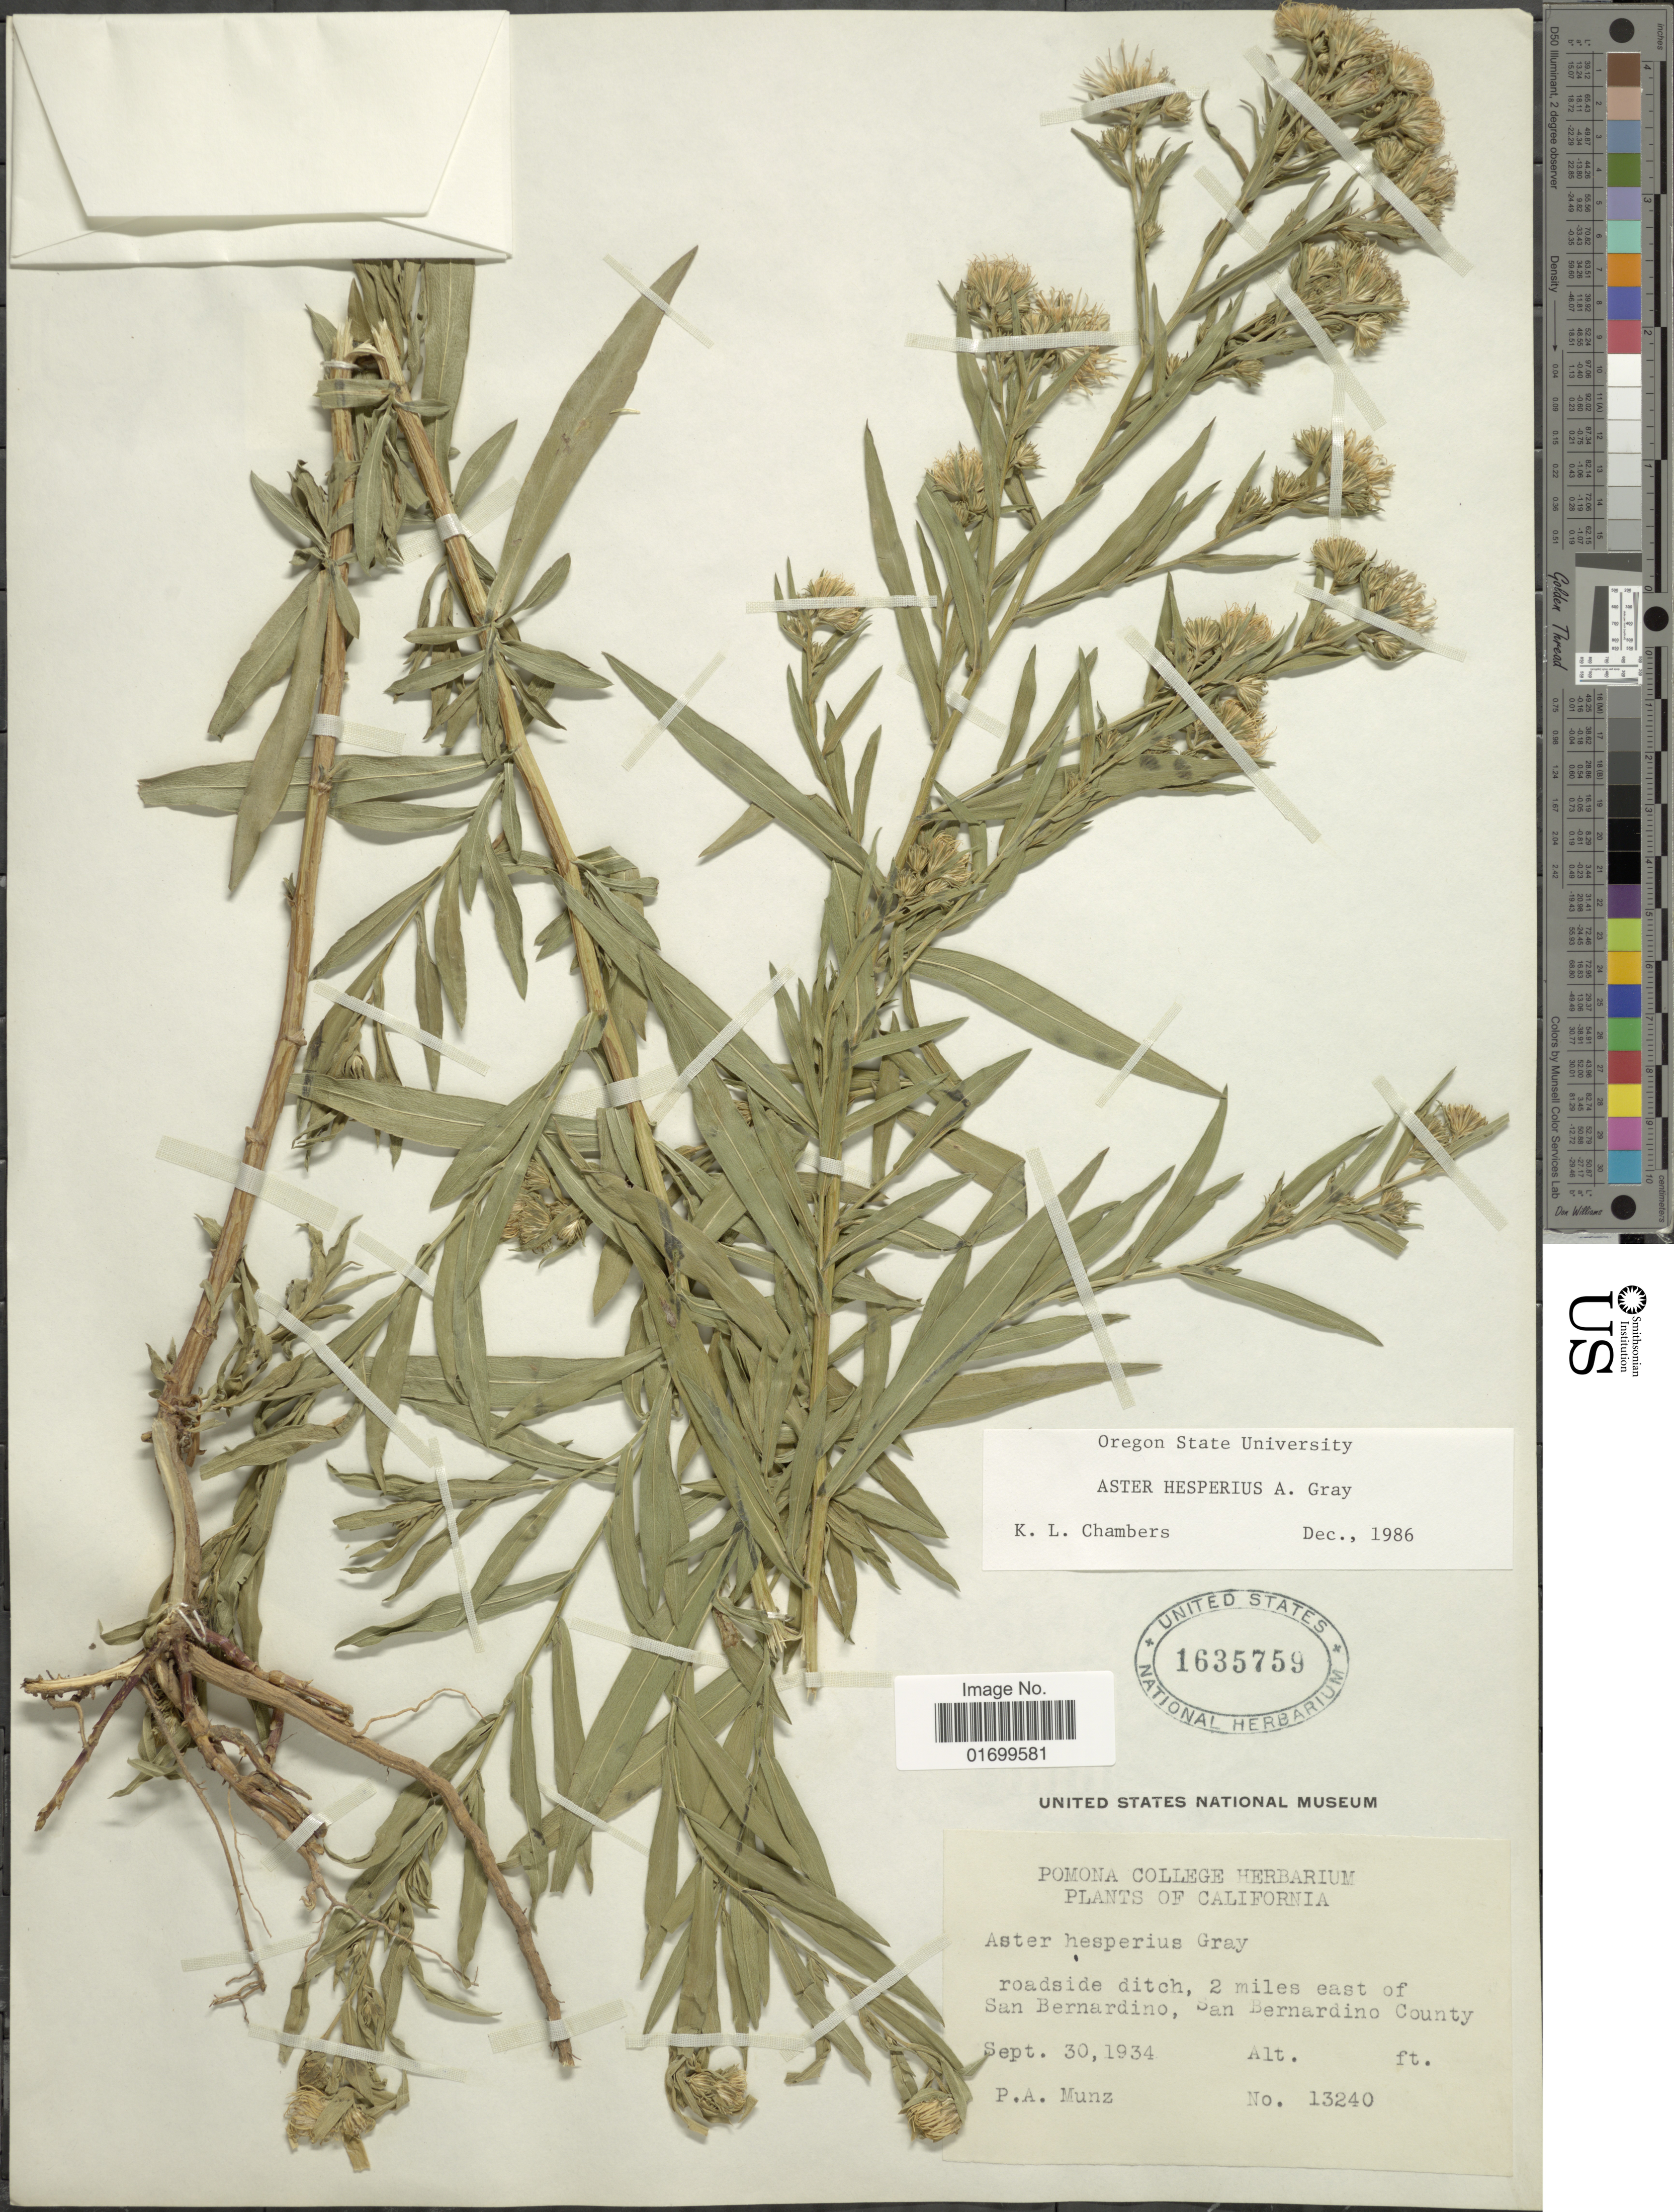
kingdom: Plantae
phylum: Tracheophyta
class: Magnoliopsida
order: Asterales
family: Asteraceae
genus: Symphyotrichum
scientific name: Symphyotrichum hesperium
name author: (A. Gray) Á. Löve & D. Löve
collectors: P. A. Munz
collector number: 13240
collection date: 1934-09-30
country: United States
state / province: California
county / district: San Bernardino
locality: Roadside ditch, 2 miles east of San Bernardino, San Bernardino County.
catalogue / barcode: US 1635759